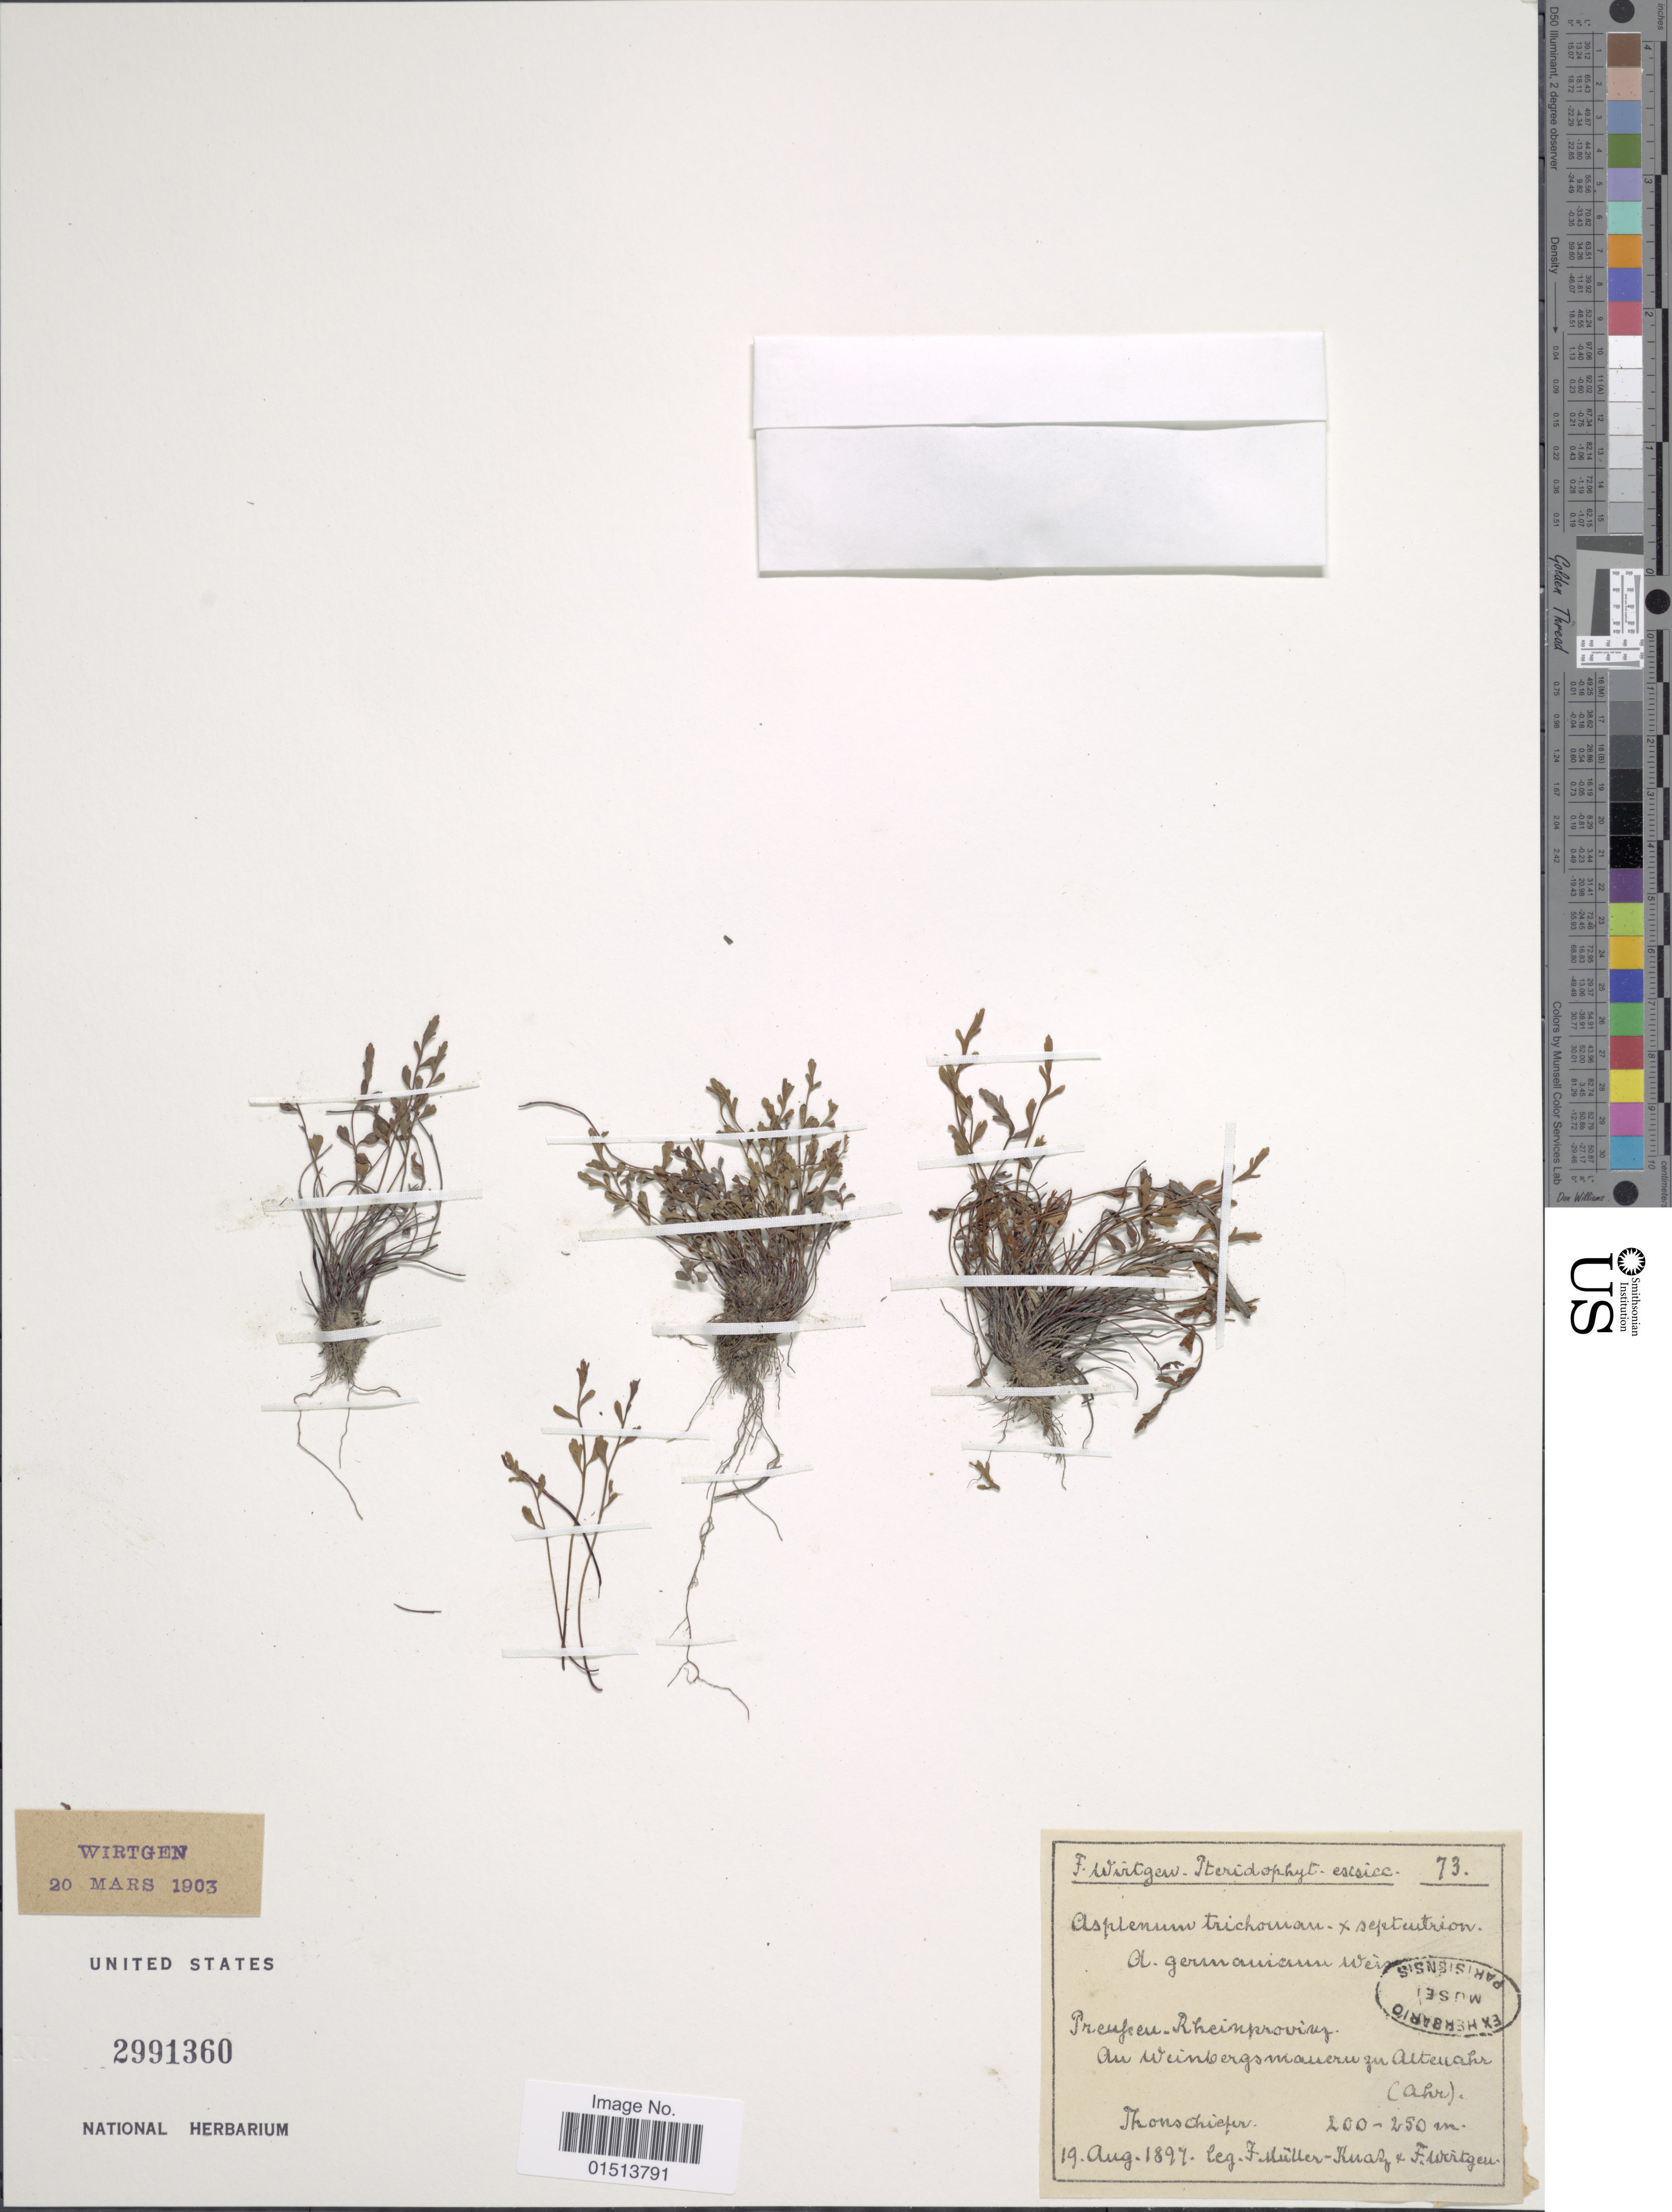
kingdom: Plantae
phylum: Tracheophyta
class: Polypodiopsida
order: Polypodiales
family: Aspleniaceae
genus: Asplenium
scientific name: Asplenium germanicum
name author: Weis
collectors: F. Müller-Knatz & F. Wirtgen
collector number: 73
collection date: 1897-08-19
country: Germany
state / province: Rhineland-Palatinate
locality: Preufseu0Rheinprovinz, au Weinbergmauernu zu Altenahr (Ahr). [interpreted]Thonschiefer.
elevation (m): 200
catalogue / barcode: US 2991360